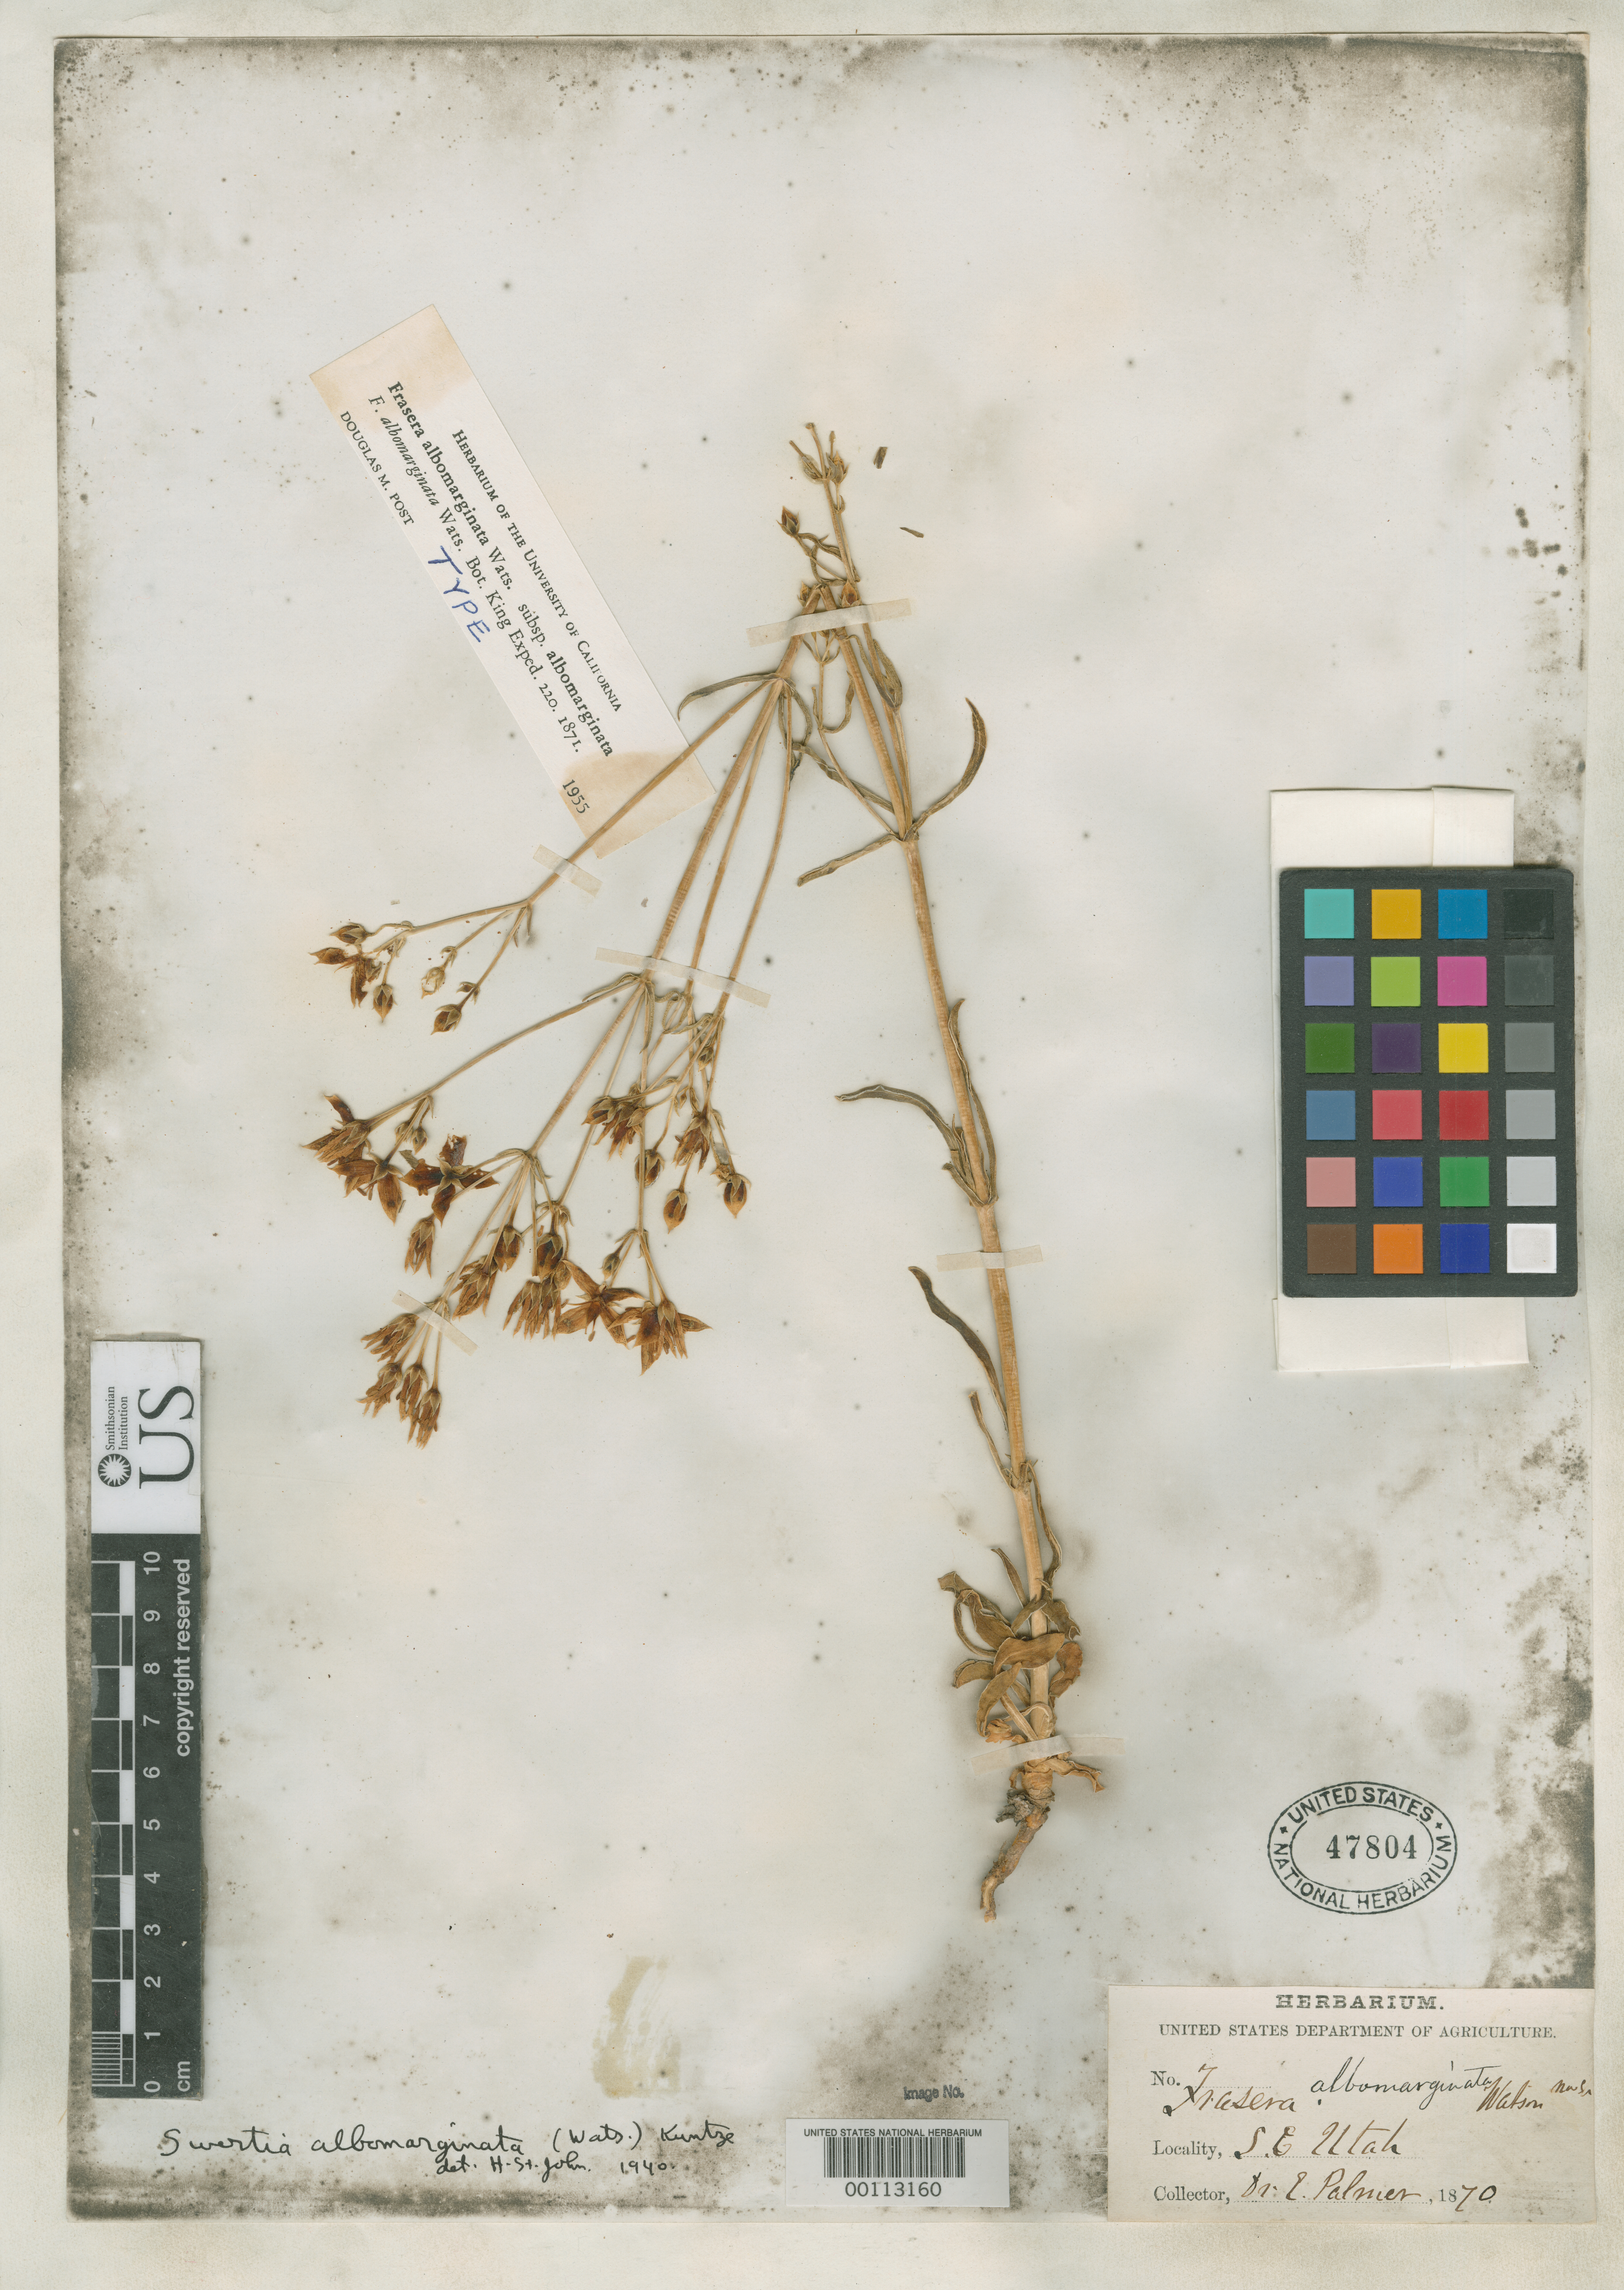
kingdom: Plantae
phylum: Tracheophyta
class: Magnoliopsida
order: Gentianales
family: Gentianaceae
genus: Frasera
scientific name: Frasera albomarginata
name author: S. Watson in C. King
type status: Type Collection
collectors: E. Palmer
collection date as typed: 1870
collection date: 1870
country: United States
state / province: Utah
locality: SE Utah.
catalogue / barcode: US 47804